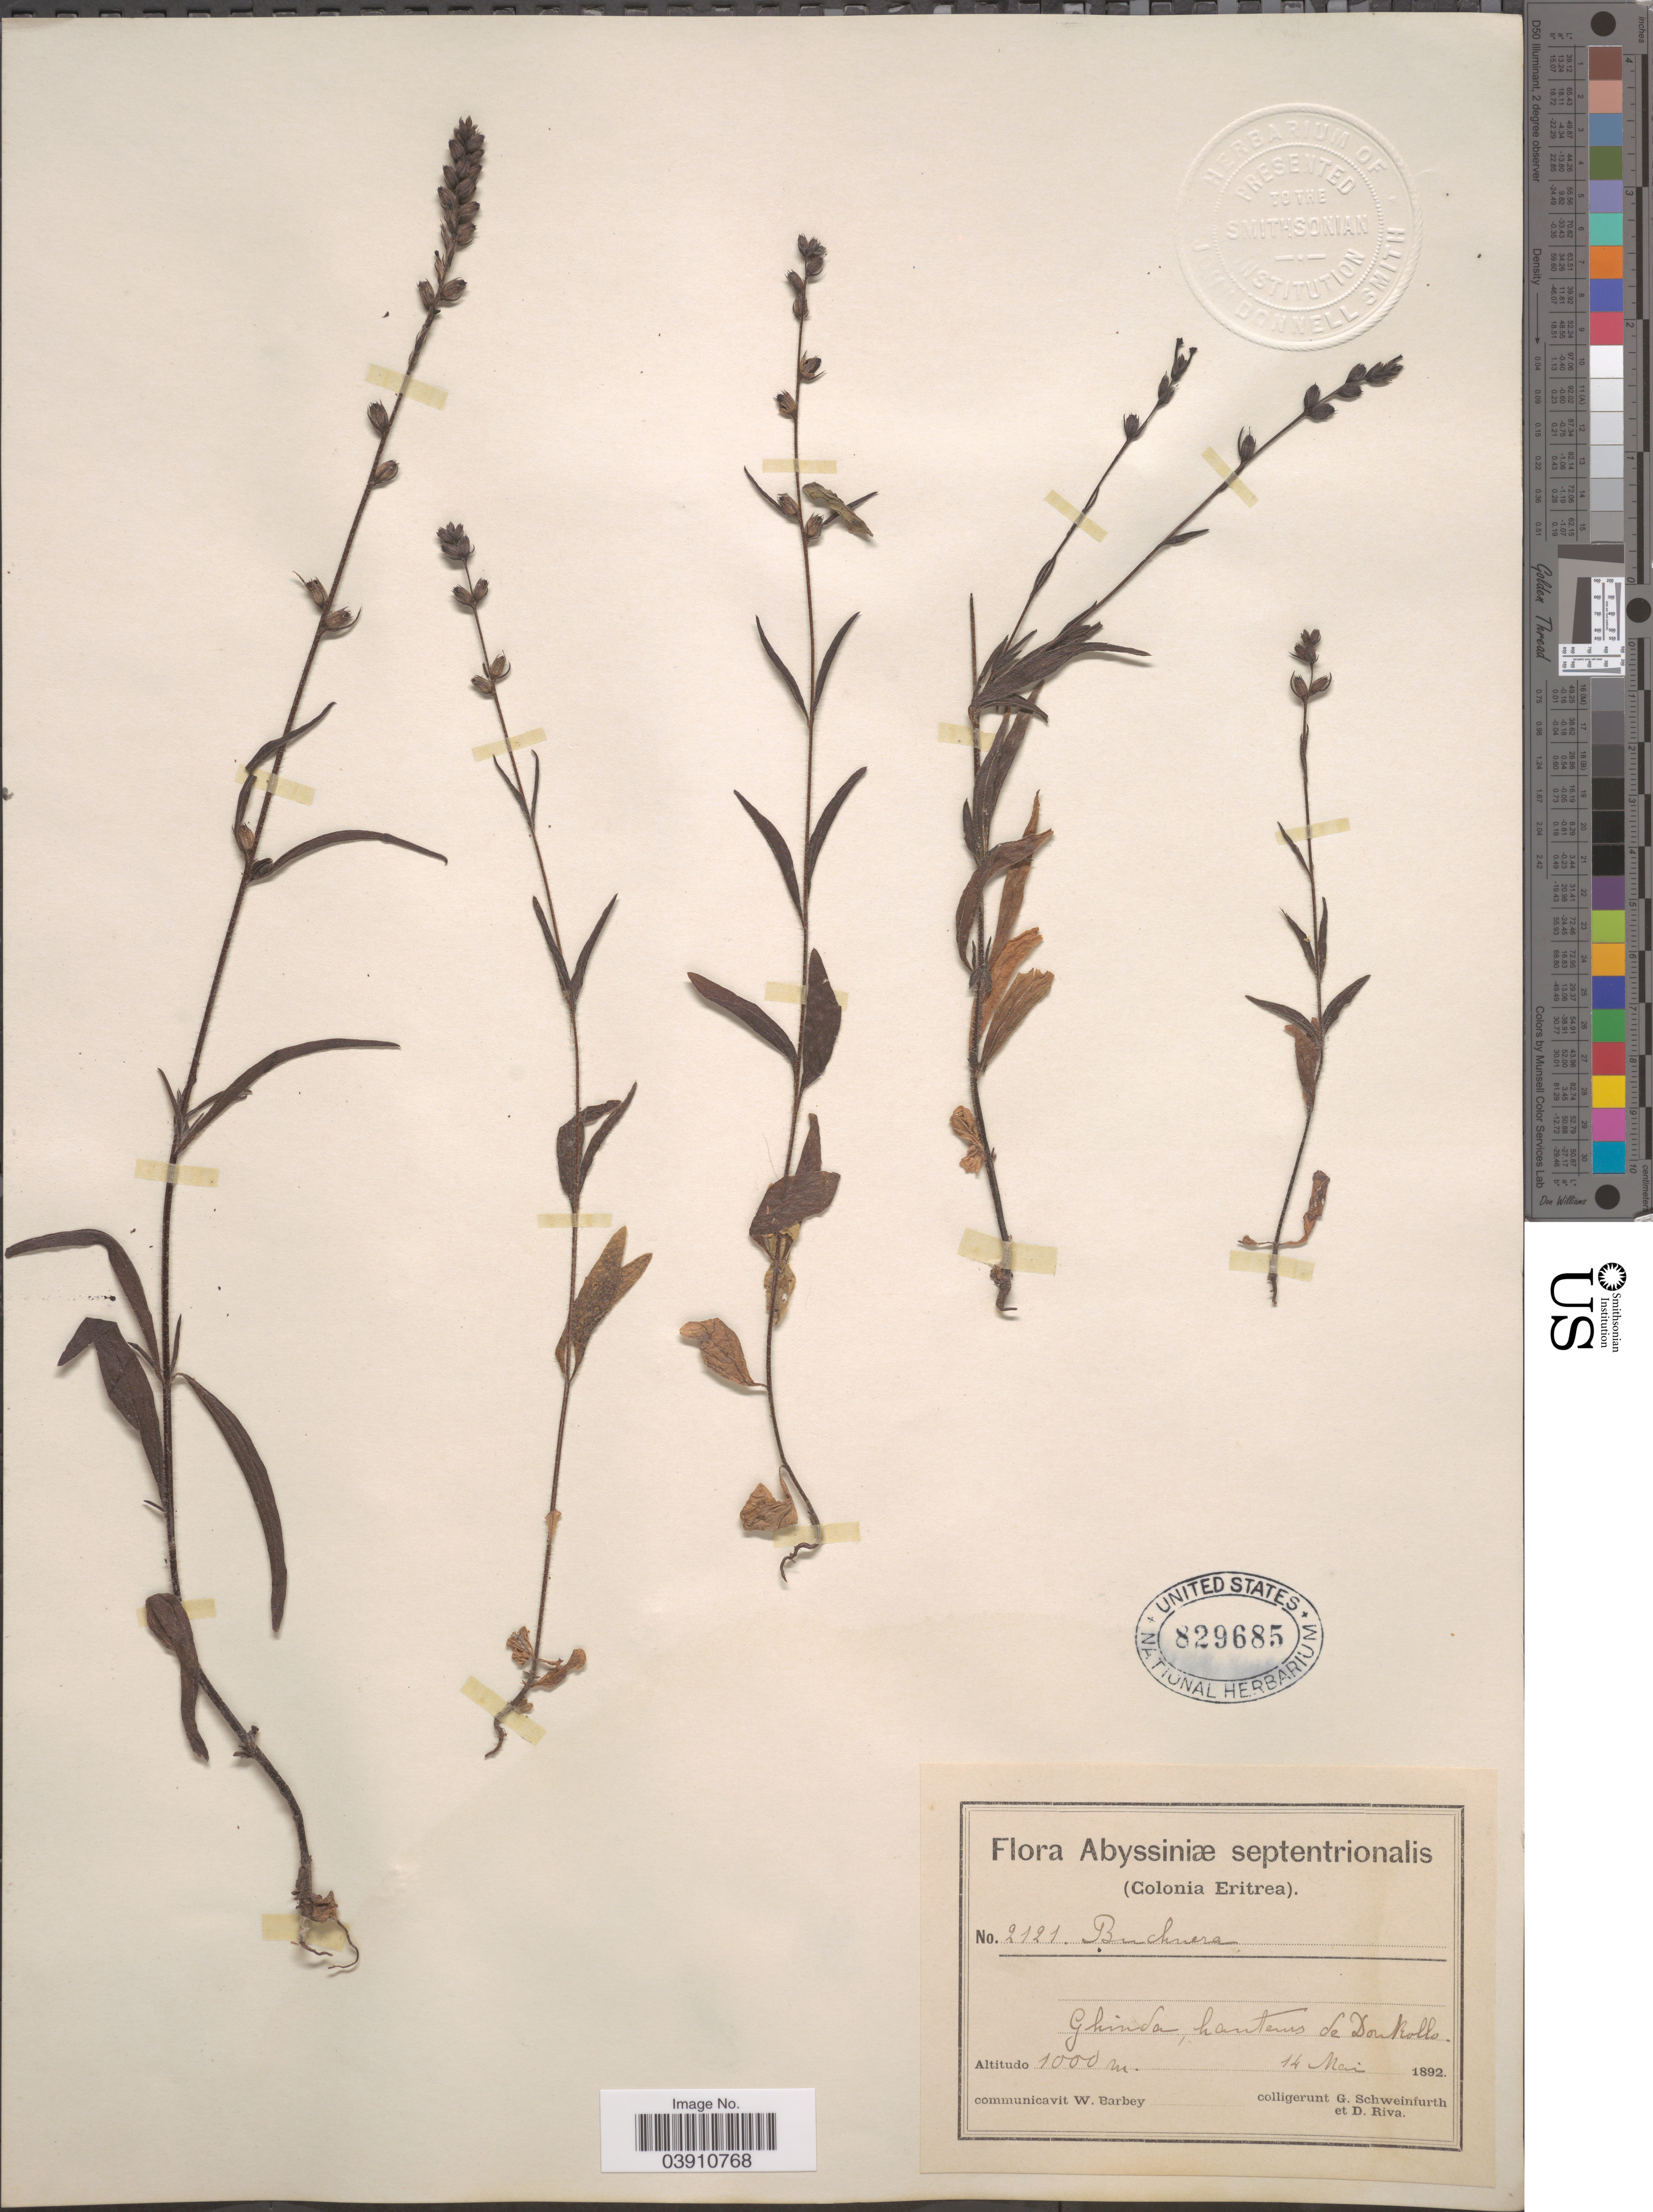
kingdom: Plantae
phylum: Tracheophyta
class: Magnoliopsida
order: Lamiales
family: Orobanchaceae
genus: Buchnera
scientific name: Buchnera sp.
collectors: G. A. Schweinfurth (herbarium) & D. Riva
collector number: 2121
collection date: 1892-05-14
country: Eritrea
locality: Abyssiniæ septentrionalis. (Colonia Eritrea). Ghinda, hauteurs de Donkollo.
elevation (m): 1000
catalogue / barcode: US 829685